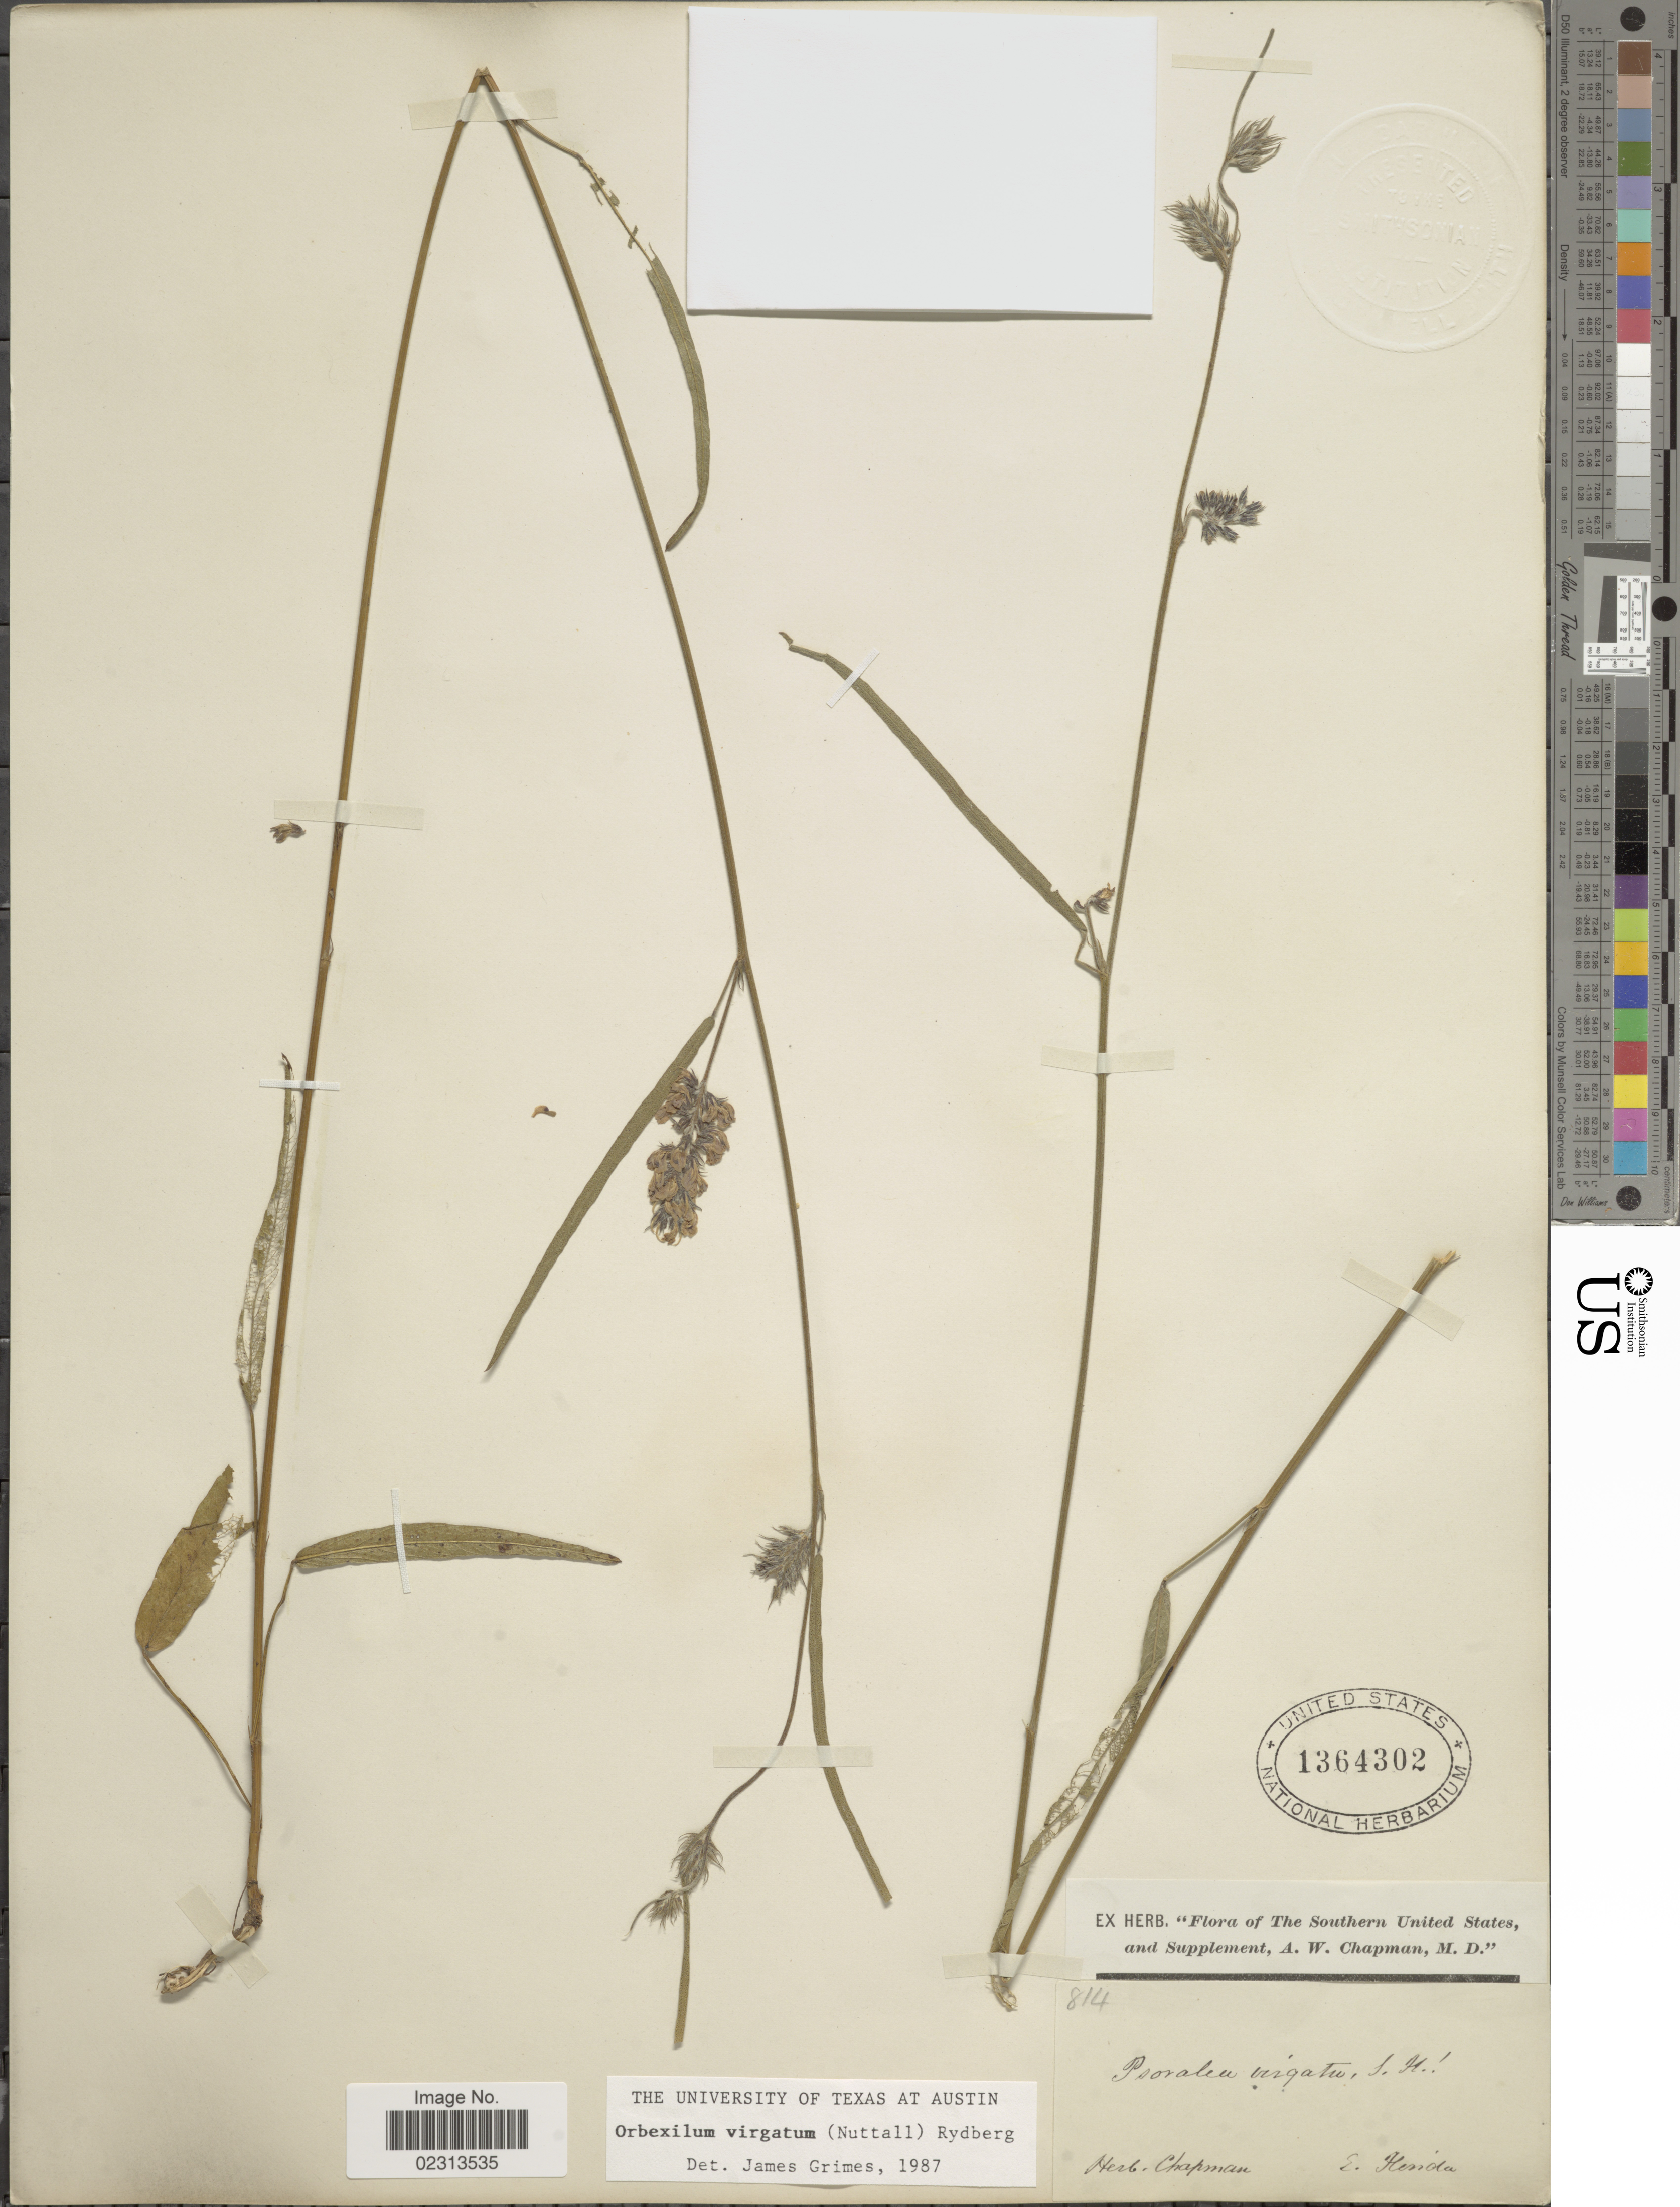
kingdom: Plantae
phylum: Tracheophyta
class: Magnoliopsida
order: Fabales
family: Fabaceae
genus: Orbexilum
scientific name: Orbexilum virgatum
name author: (Nutt.) Rydb.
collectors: E. Hinda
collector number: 814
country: United States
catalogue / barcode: US 1364302